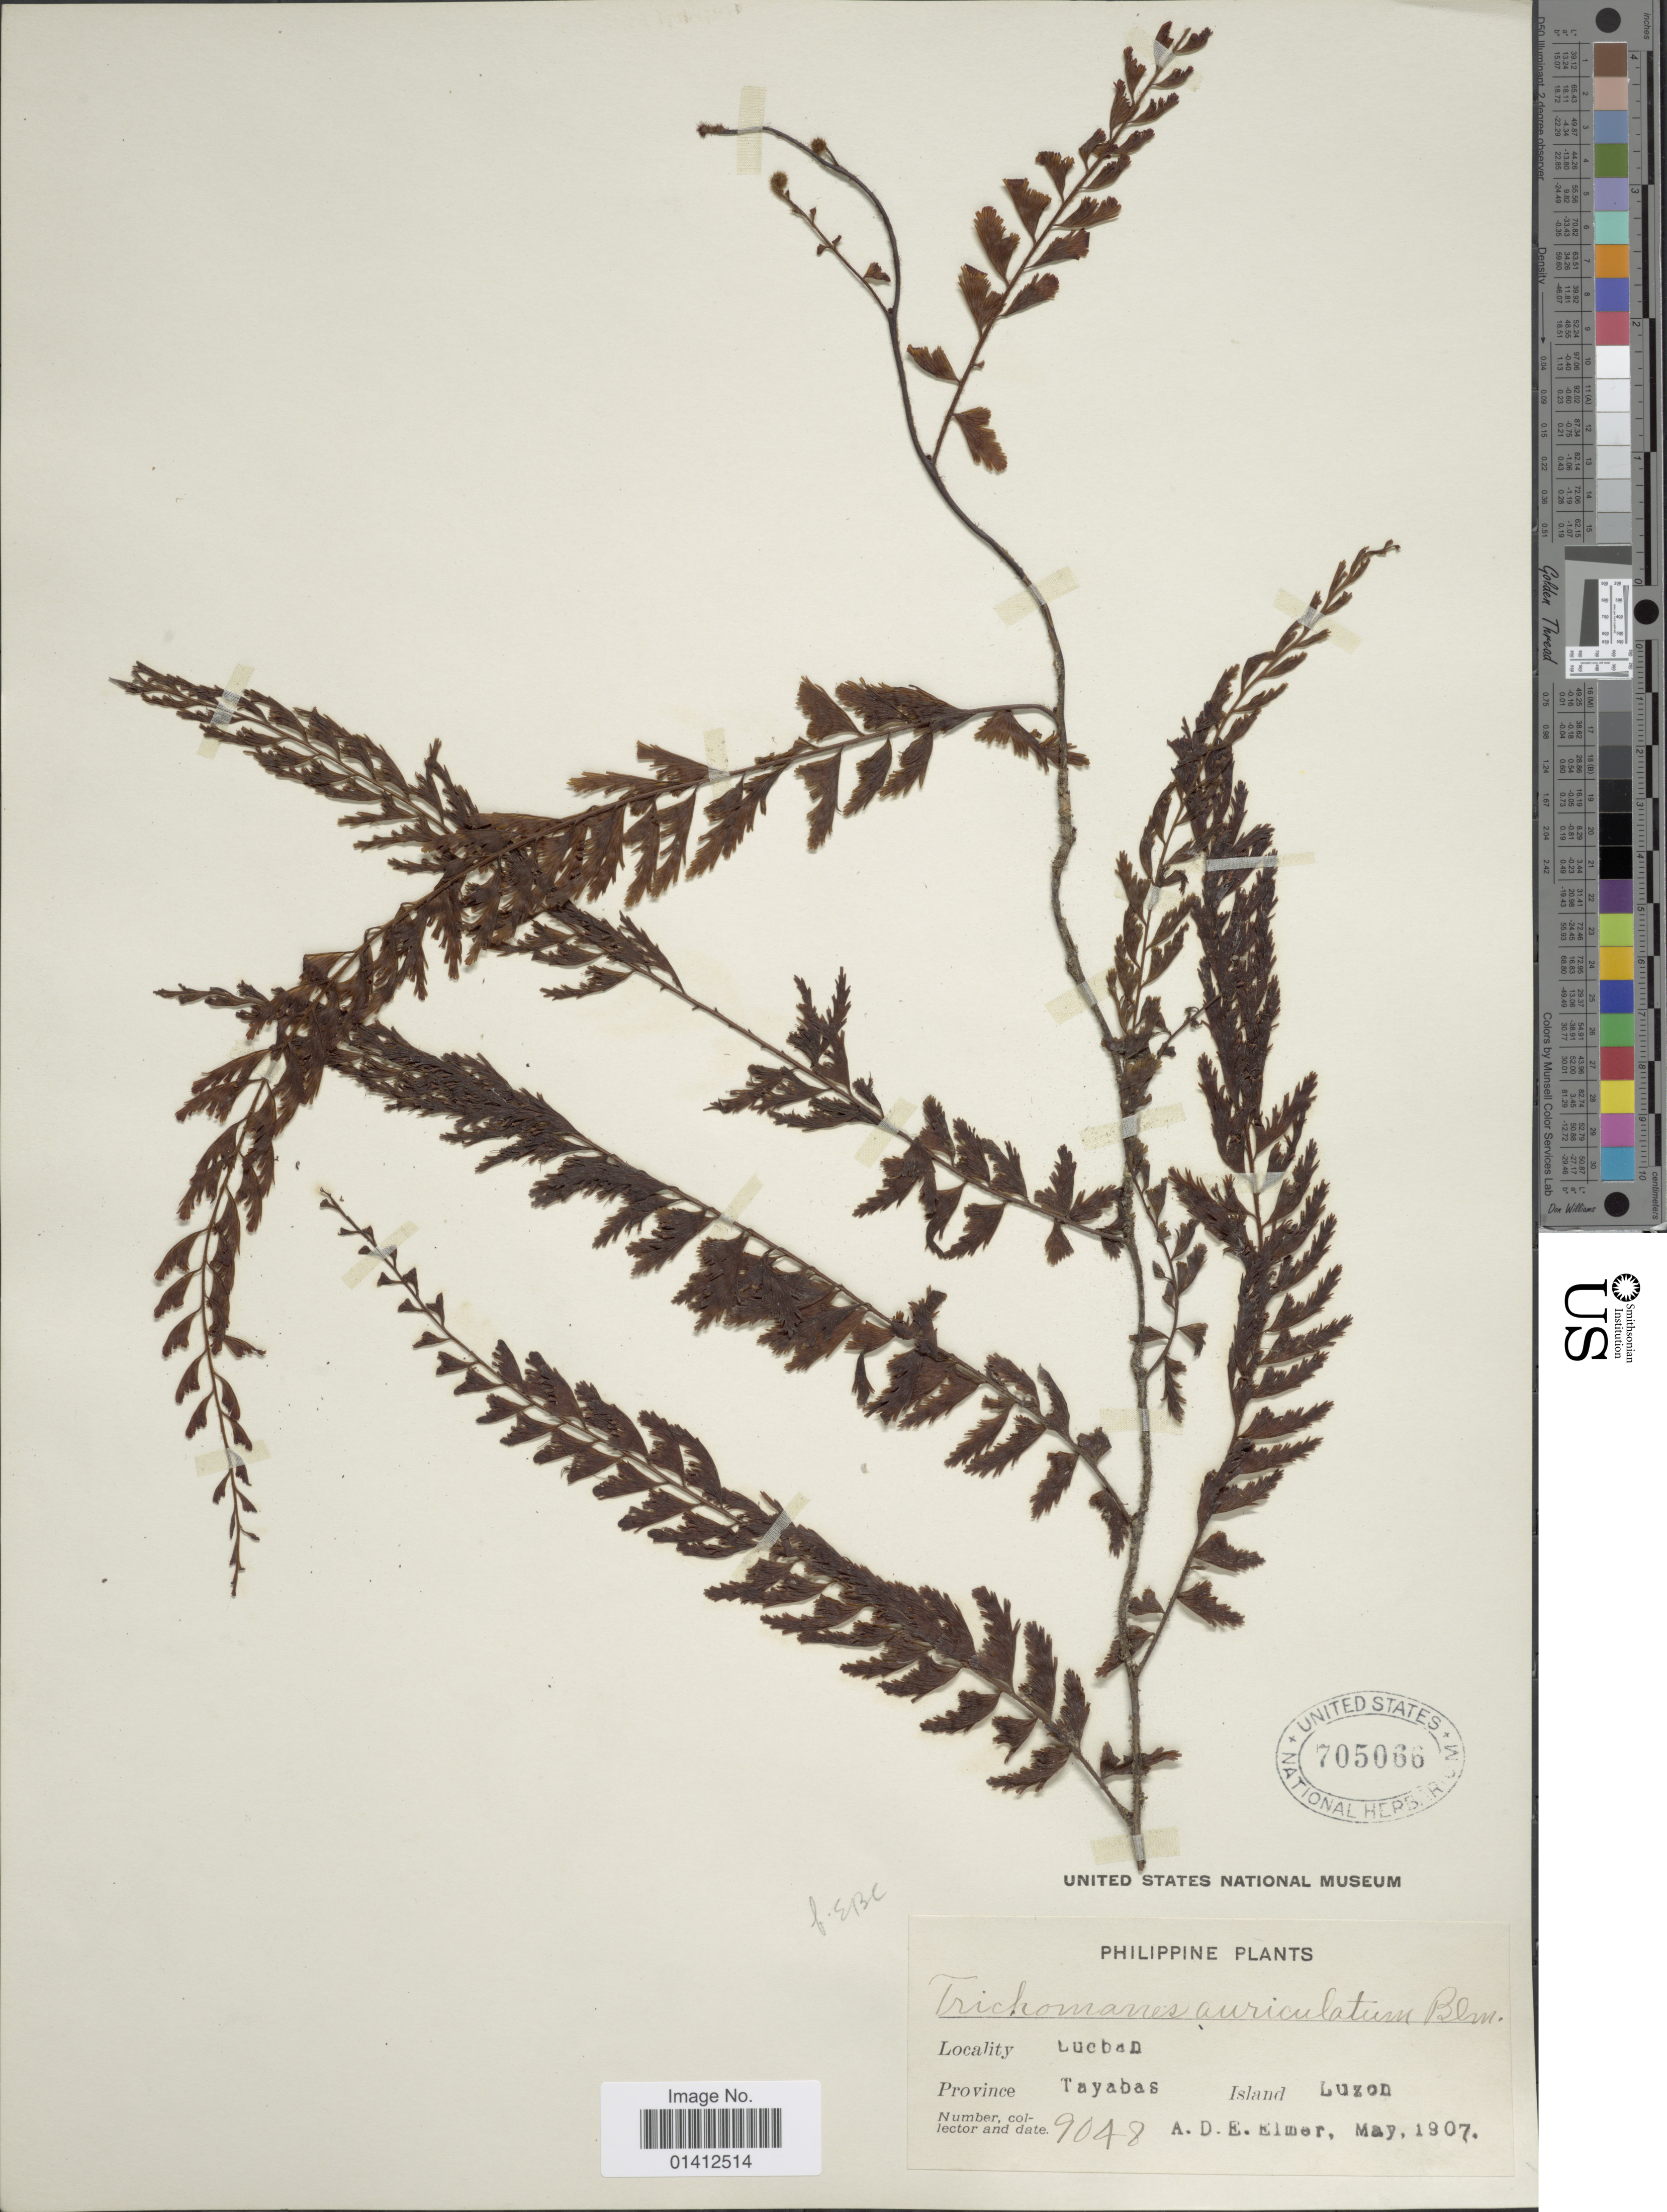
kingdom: Plantae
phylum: Tracheophyta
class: Polypodiopsida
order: Hymenophyllales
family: Hymenophyllaceae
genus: Vandenboschia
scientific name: Vandenboschia auriculata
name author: (Blume) Copel.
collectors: A. D. E. Elmer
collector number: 9048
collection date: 1907-05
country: Philippines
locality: Lucban, Province Tayabas, Island Luzon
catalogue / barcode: US 705066